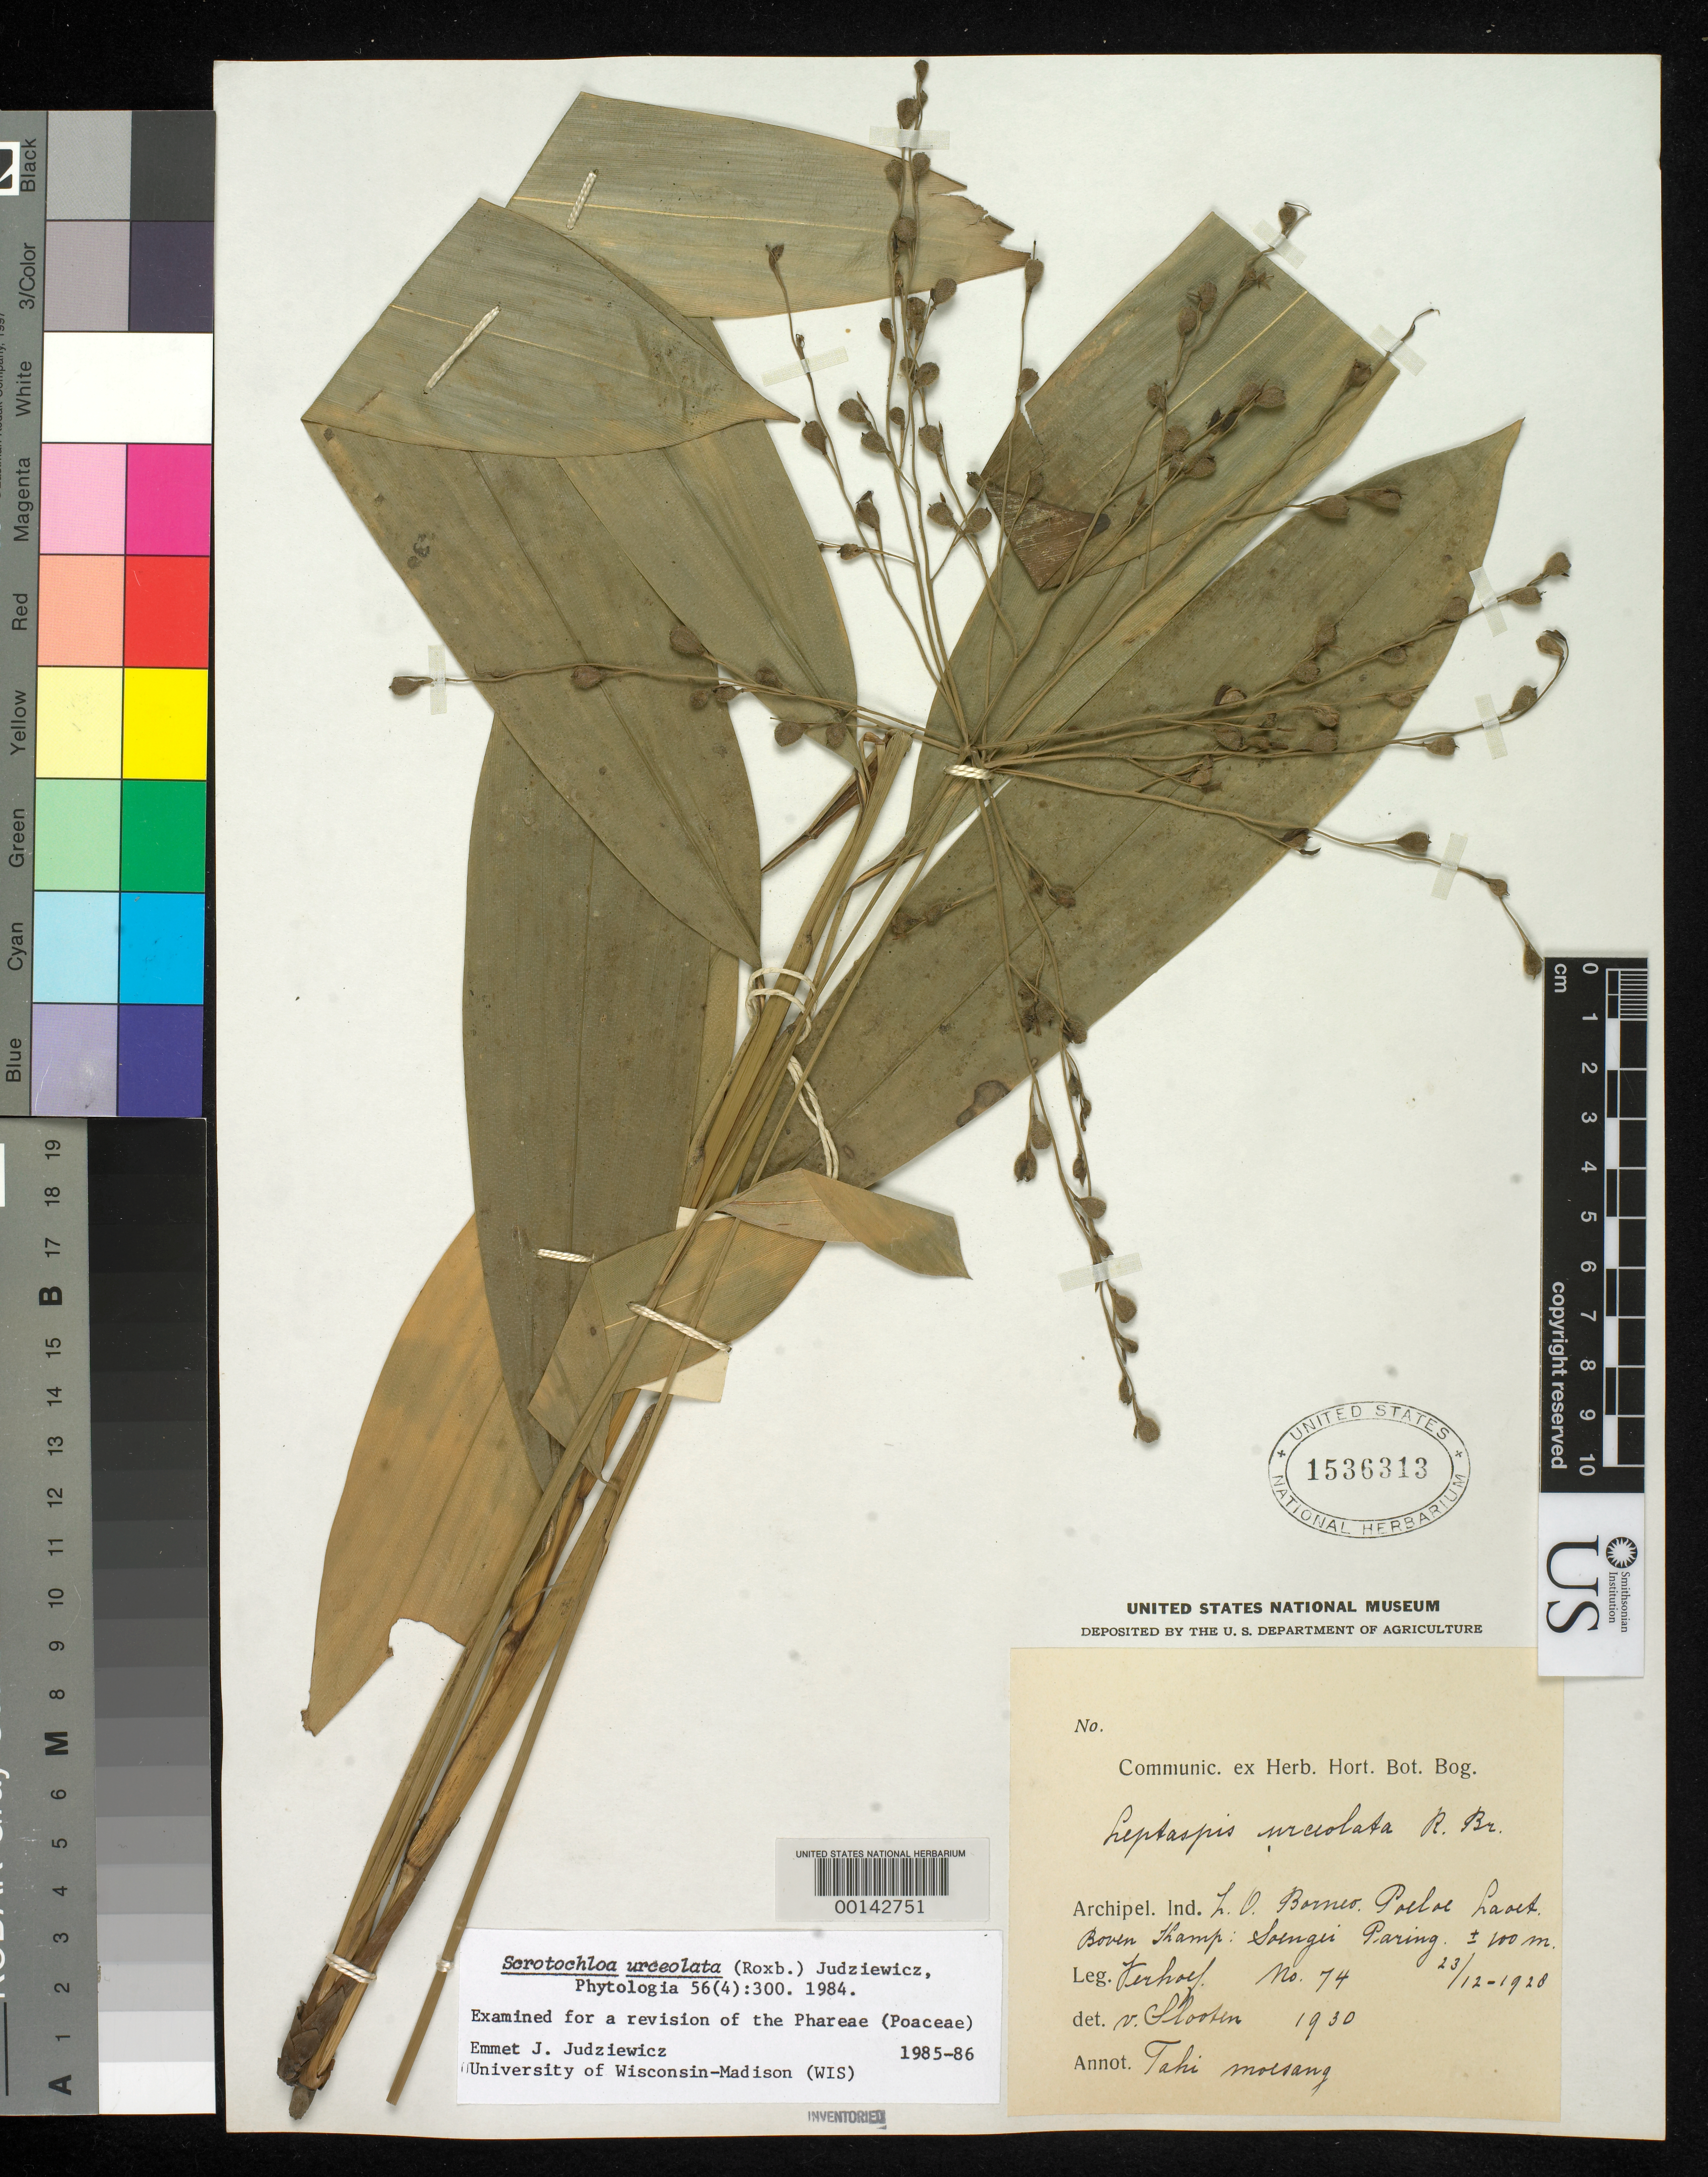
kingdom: Plantae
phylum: Tracheophyta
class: Liliopsida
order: Poales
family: Poaceae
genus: Scrotochloa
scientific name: Scrotochloa urceolata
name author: (Roxb.) Judz.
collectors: -. Ferhoef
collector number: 74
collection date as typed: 23 Dec 1928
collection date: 1928-12-23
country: Malaysia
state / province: Sabah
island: Borneo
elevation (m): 100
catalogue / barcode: US 1536313